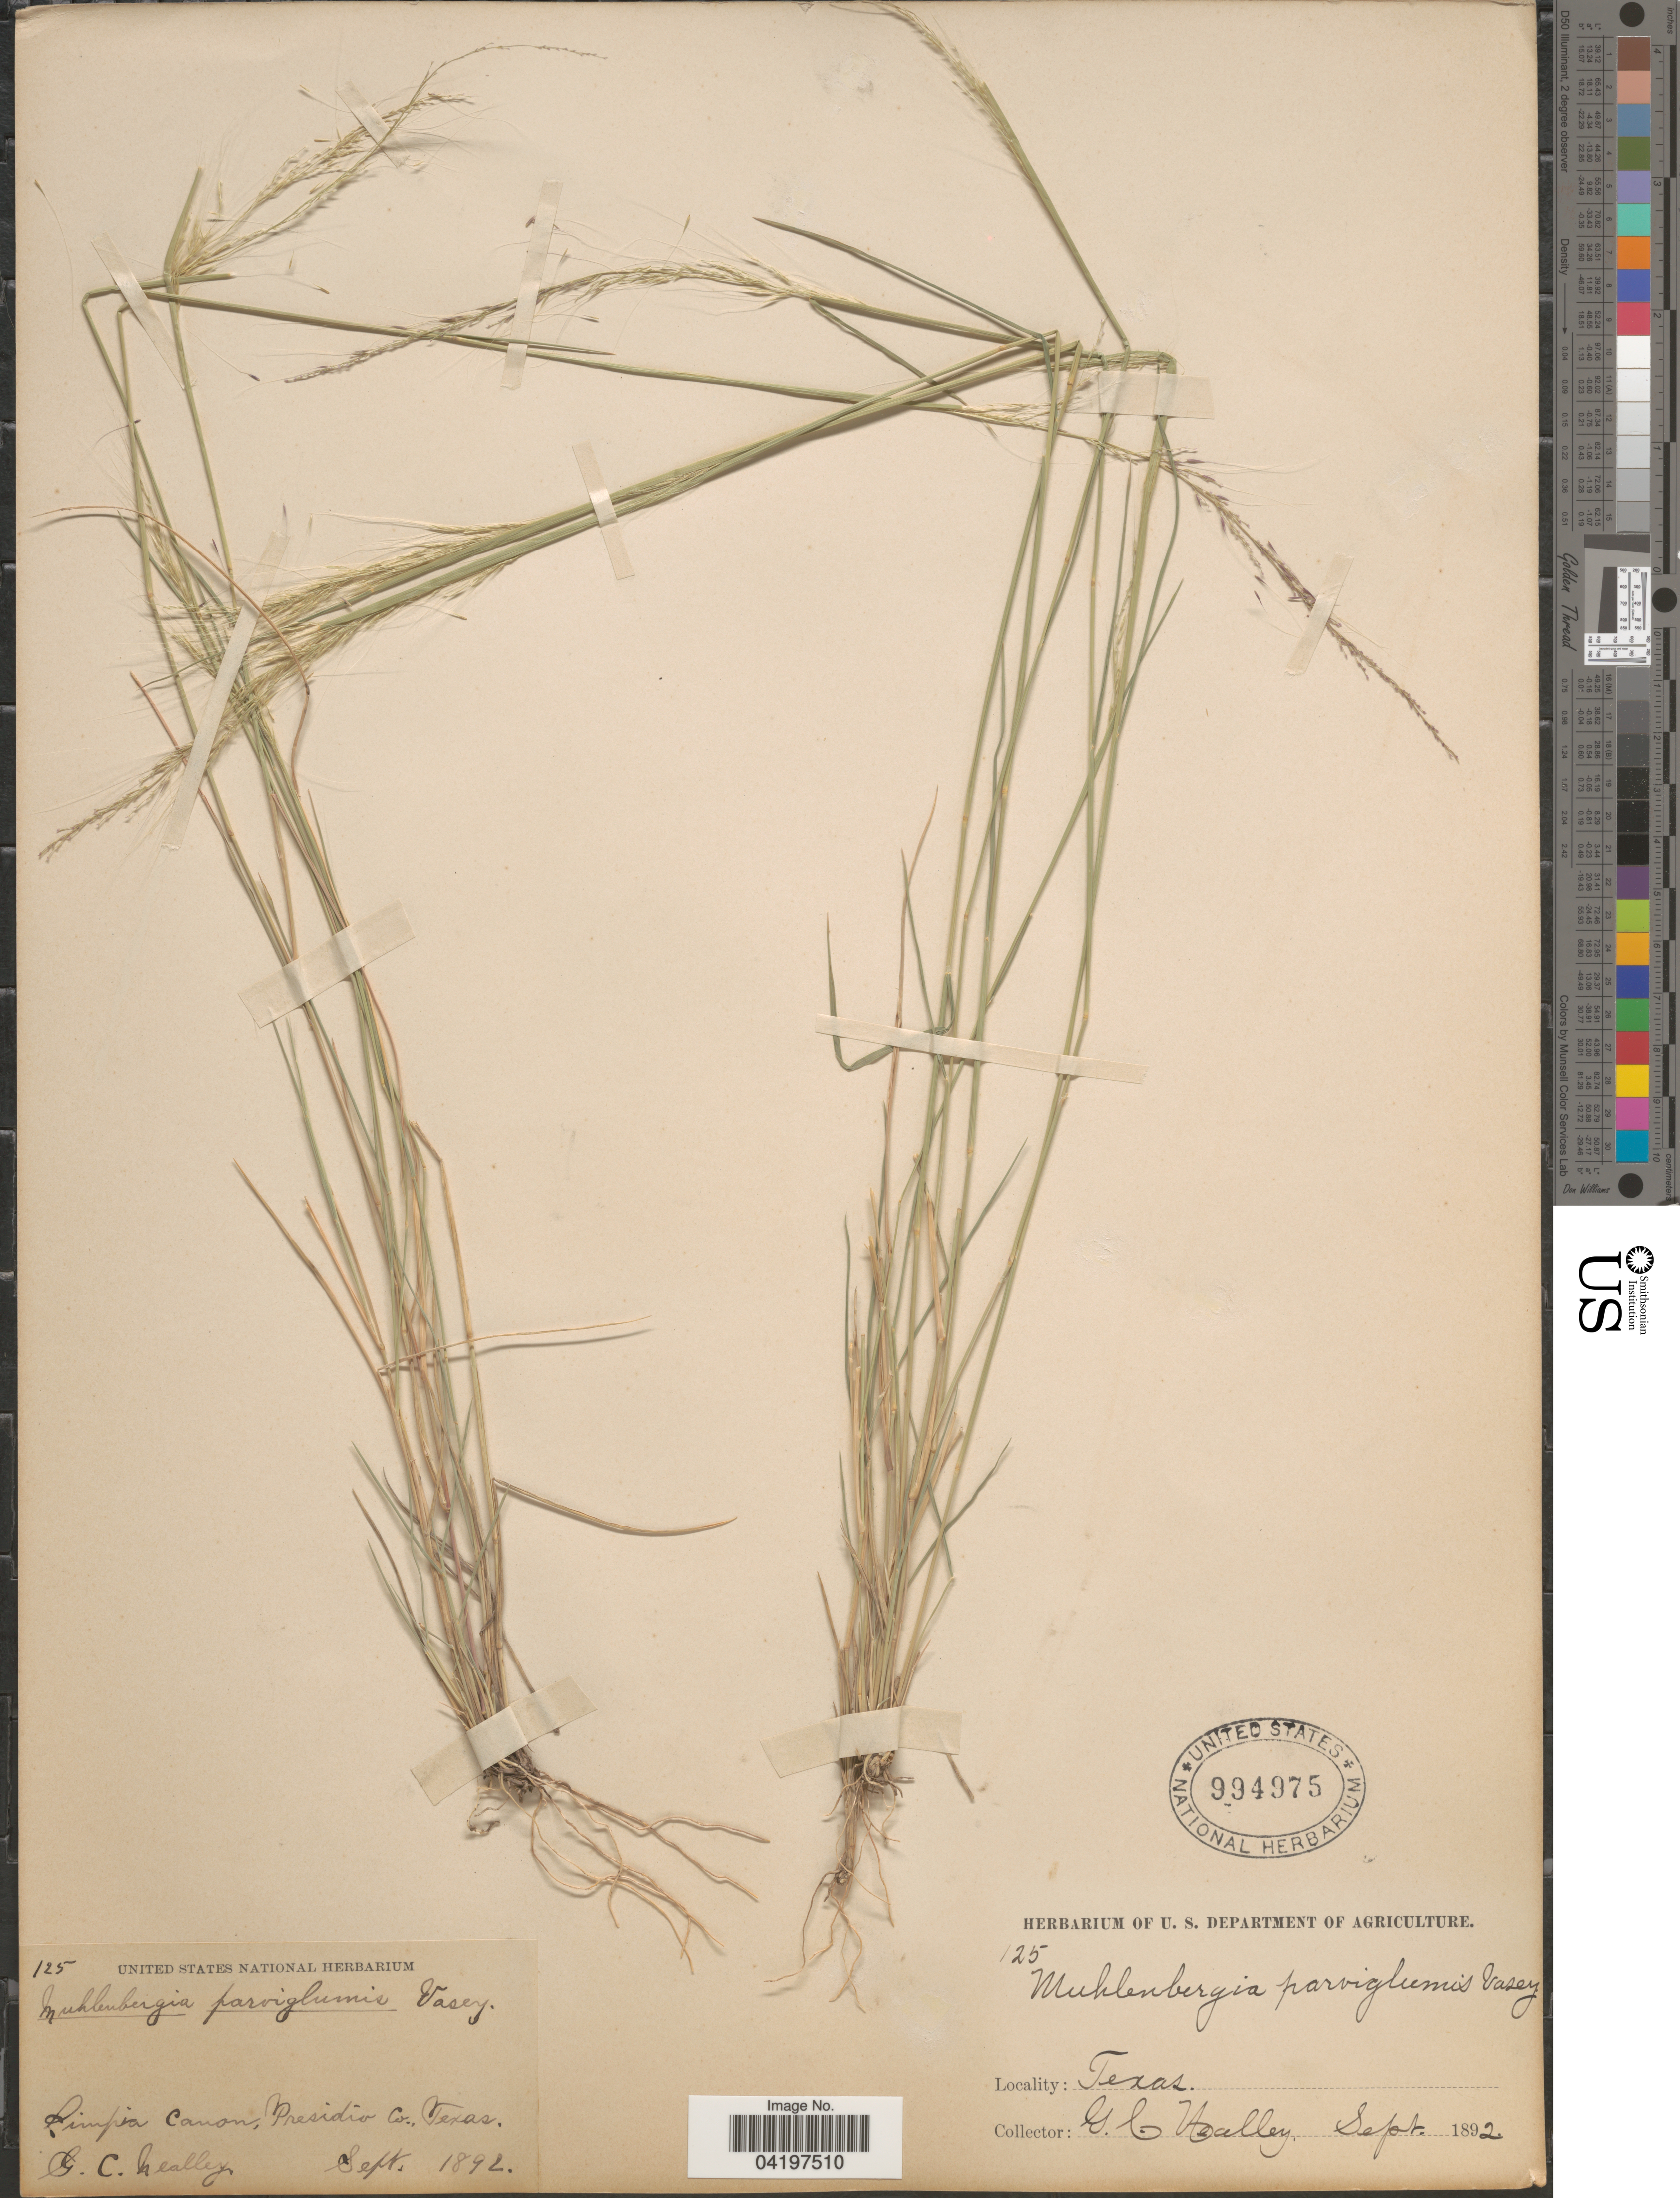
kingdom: Plantae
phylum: Tracheophyta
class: Liliopsida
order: Poales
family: Poaceae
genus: Muhlenbergia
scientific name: Muhlenbergia spiciformis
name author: Trin.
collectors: G. C. Nealley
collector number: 125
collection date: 1892-09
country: United States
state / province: Texas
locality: Limpia Canon, Presidio Co.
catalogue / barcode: US 994975